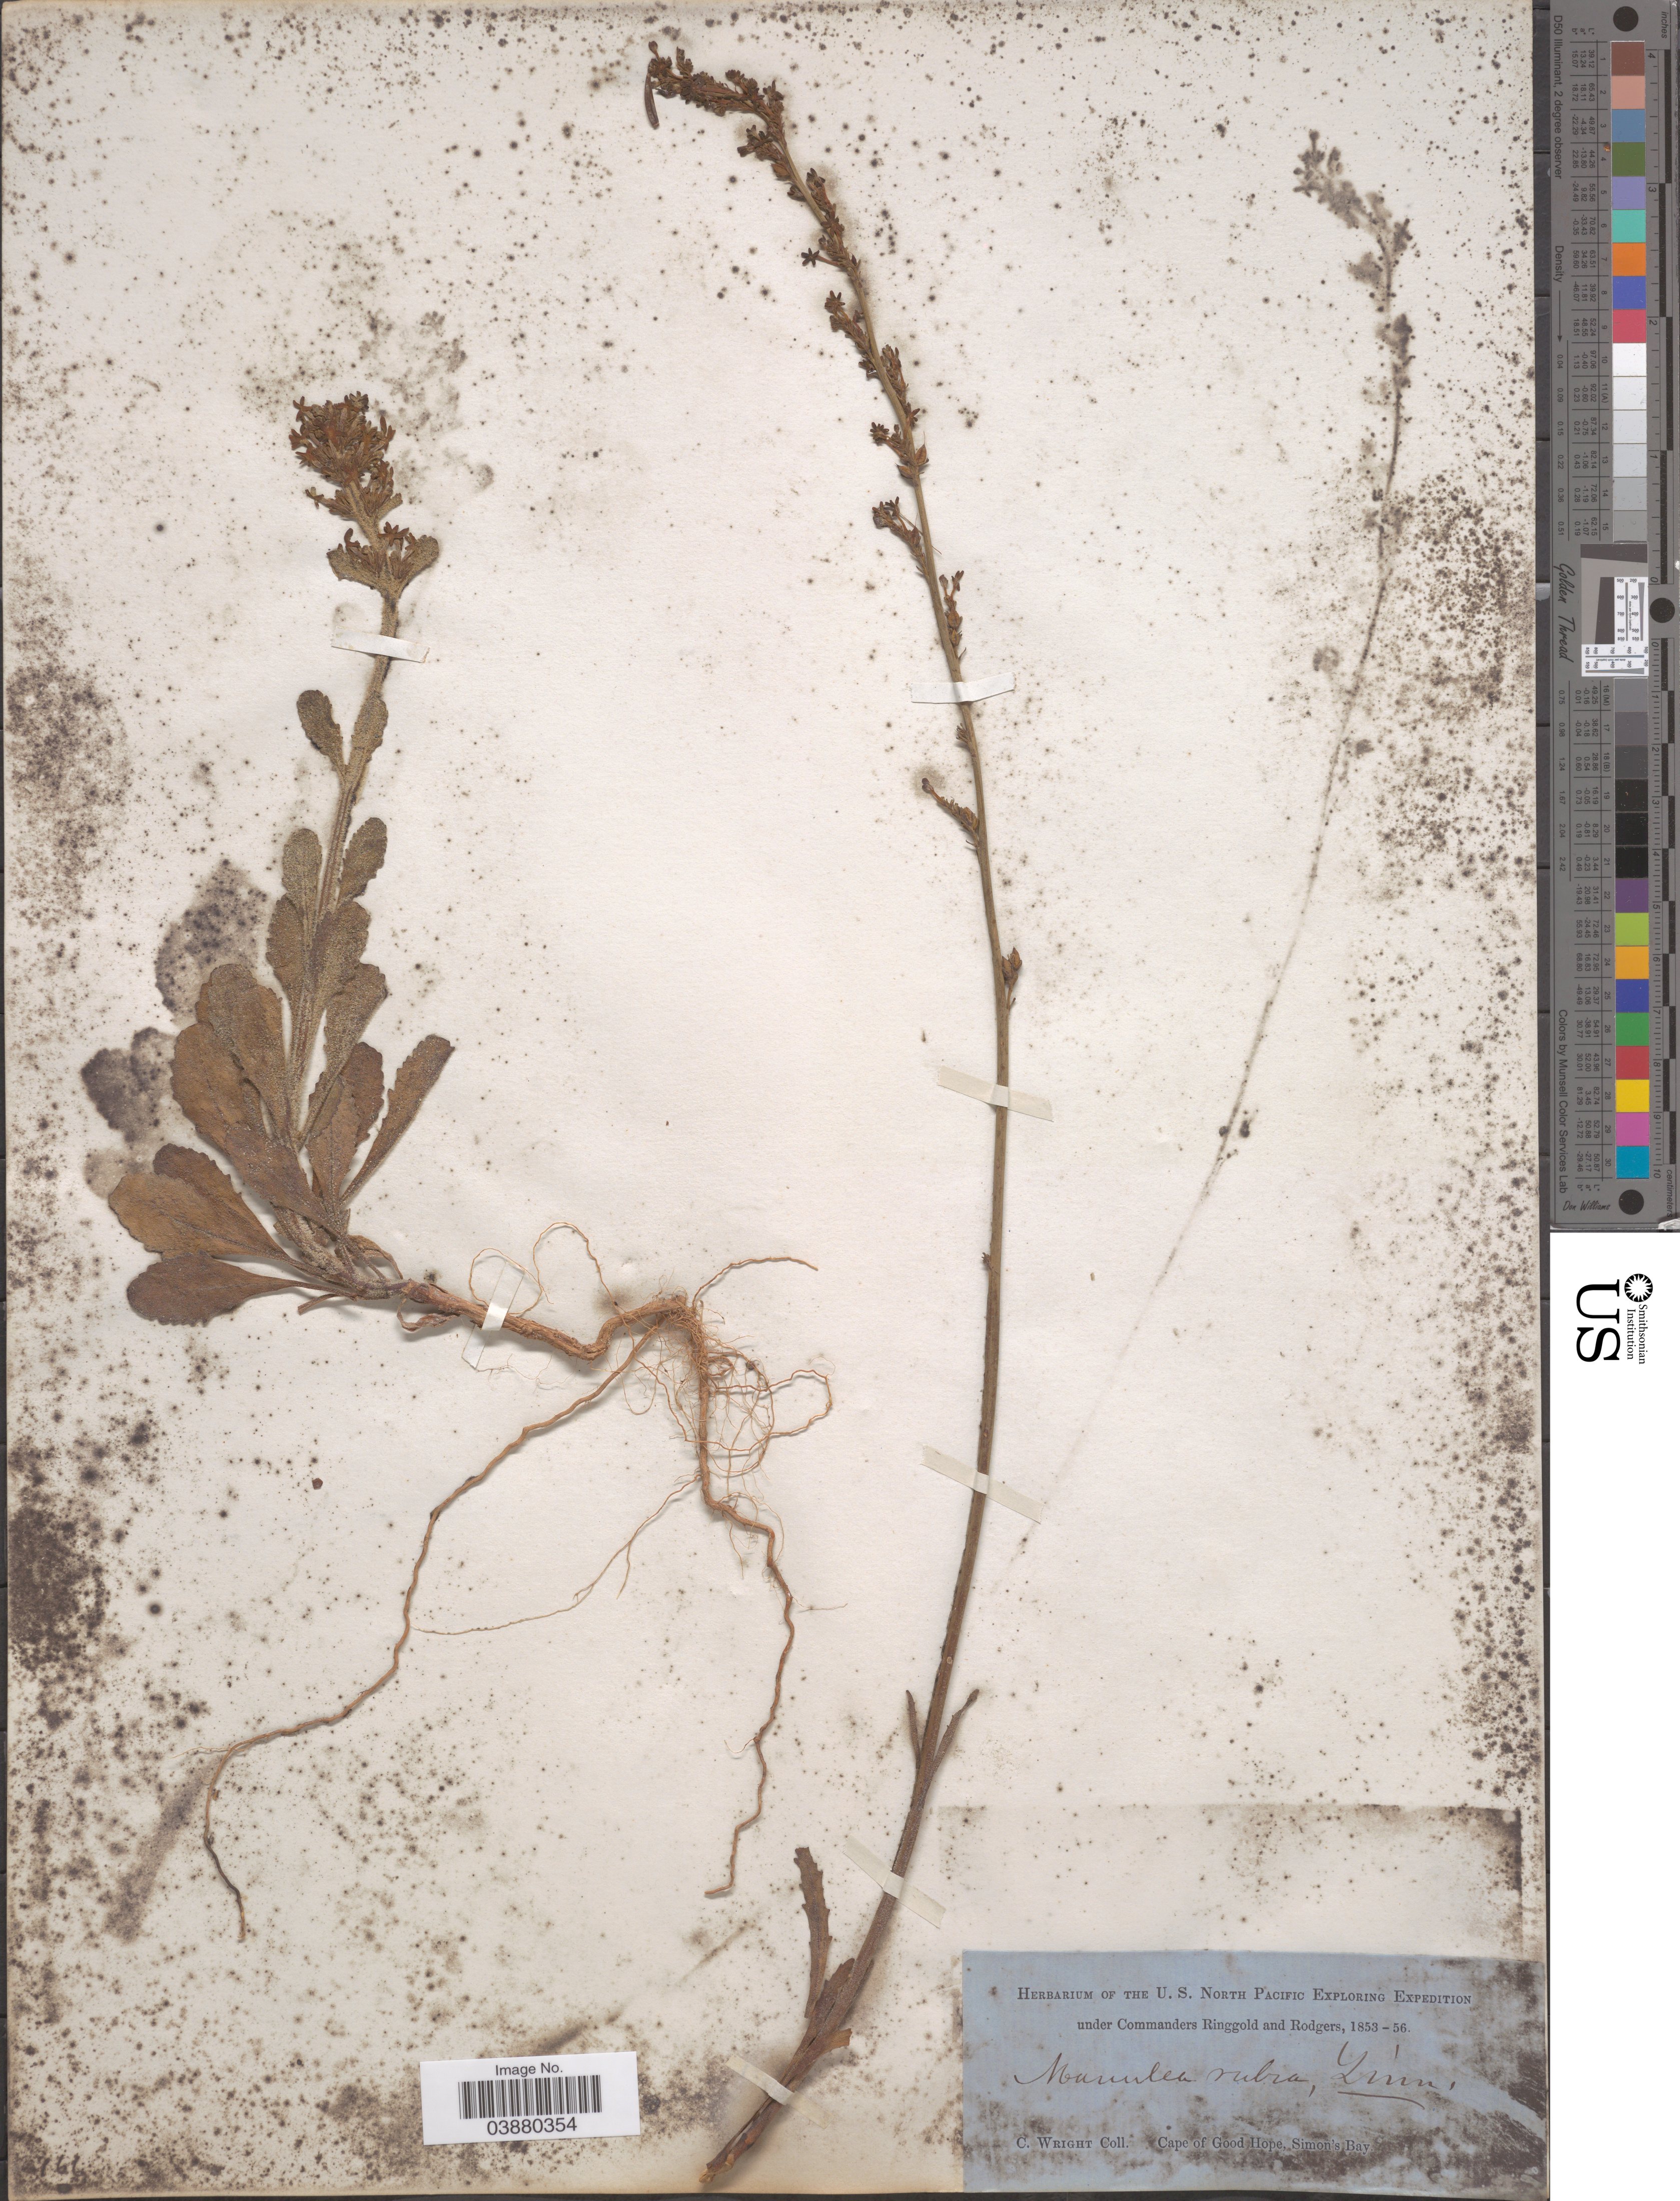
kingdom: Plantae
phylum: Tracheophyta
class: Magnoliopsida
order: Lamiales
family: Scrophulariaceae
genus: Manulea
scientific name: Manulea rubra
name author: L. f.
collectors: C. Wright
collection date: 1853/1856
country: South Africa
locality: Cape of Good Hope, Simon's Bay.